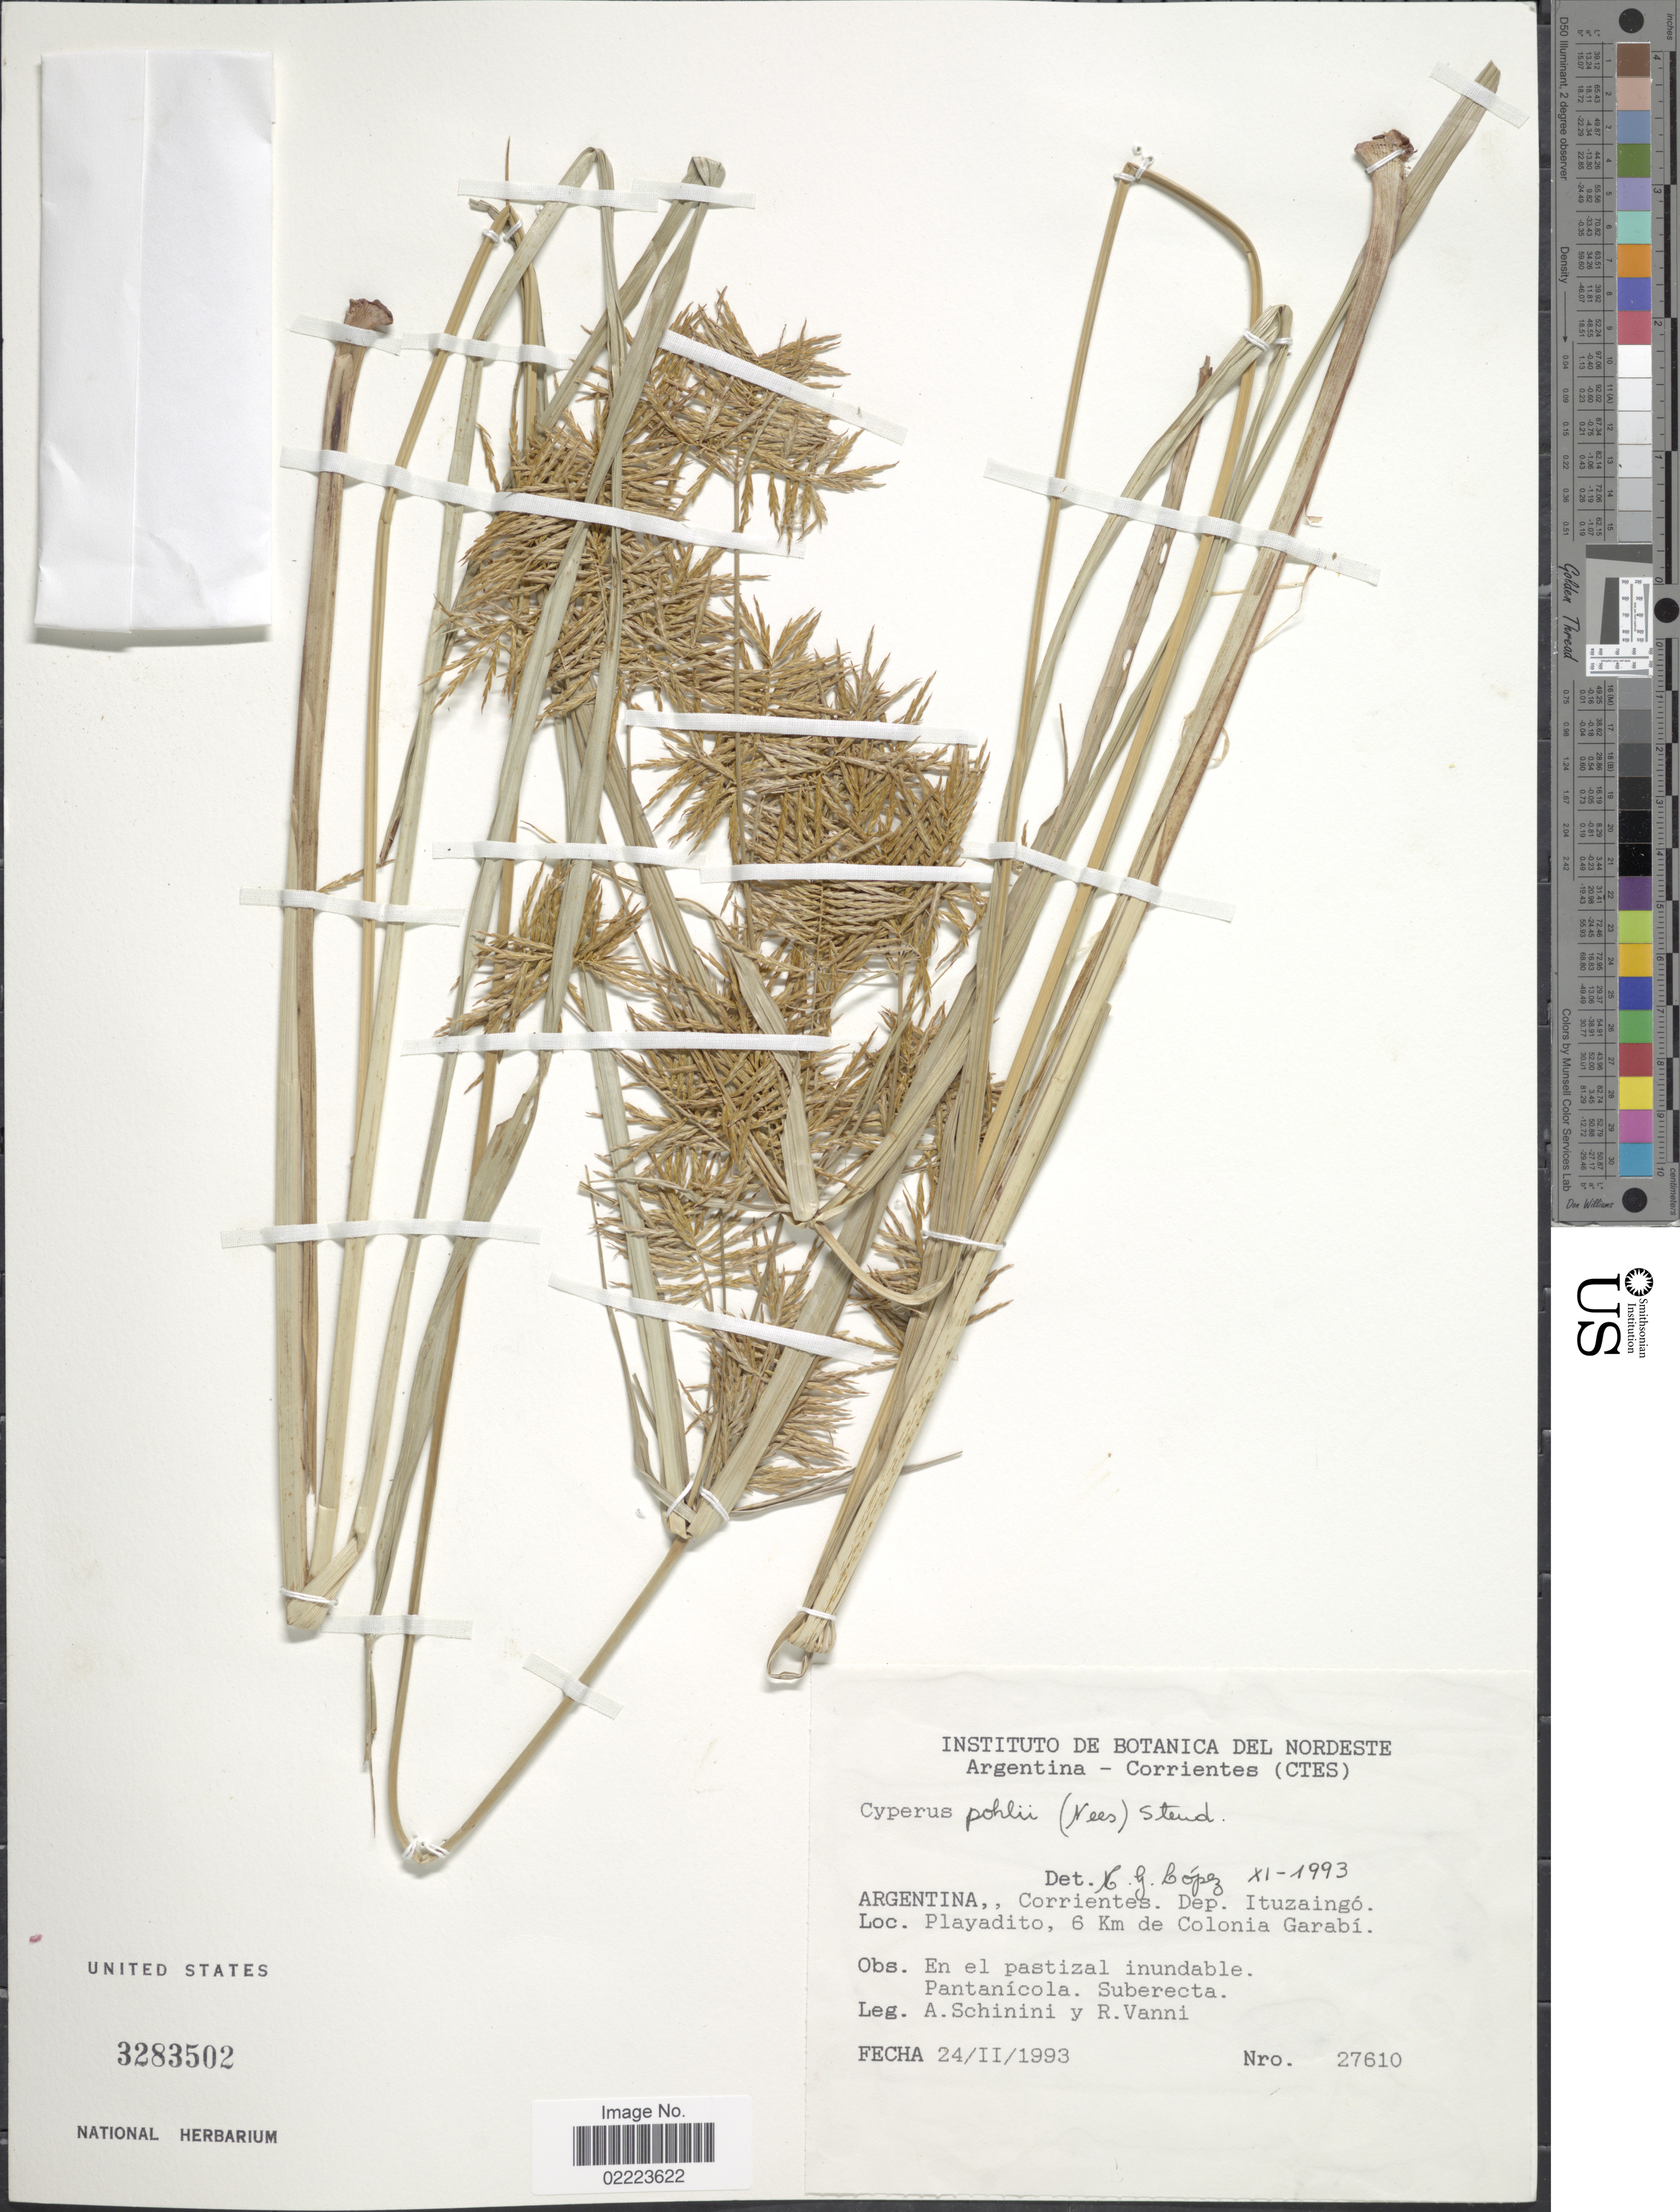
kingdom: Plantae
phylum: Tracheophyta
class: Liliopsida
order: Poales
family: Cyperaceae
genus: Cyperus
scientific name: Cyperus pohlii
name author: (Nees) Steud.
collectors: A. Schinini & R. Vanni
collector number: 27610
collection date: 1993-02-24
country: Argentina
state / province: Corrientes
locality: Corrientes, Dep. Ituzaingo. Playadito, 6 Km de Colonia Garabi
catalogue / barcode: US 3283502